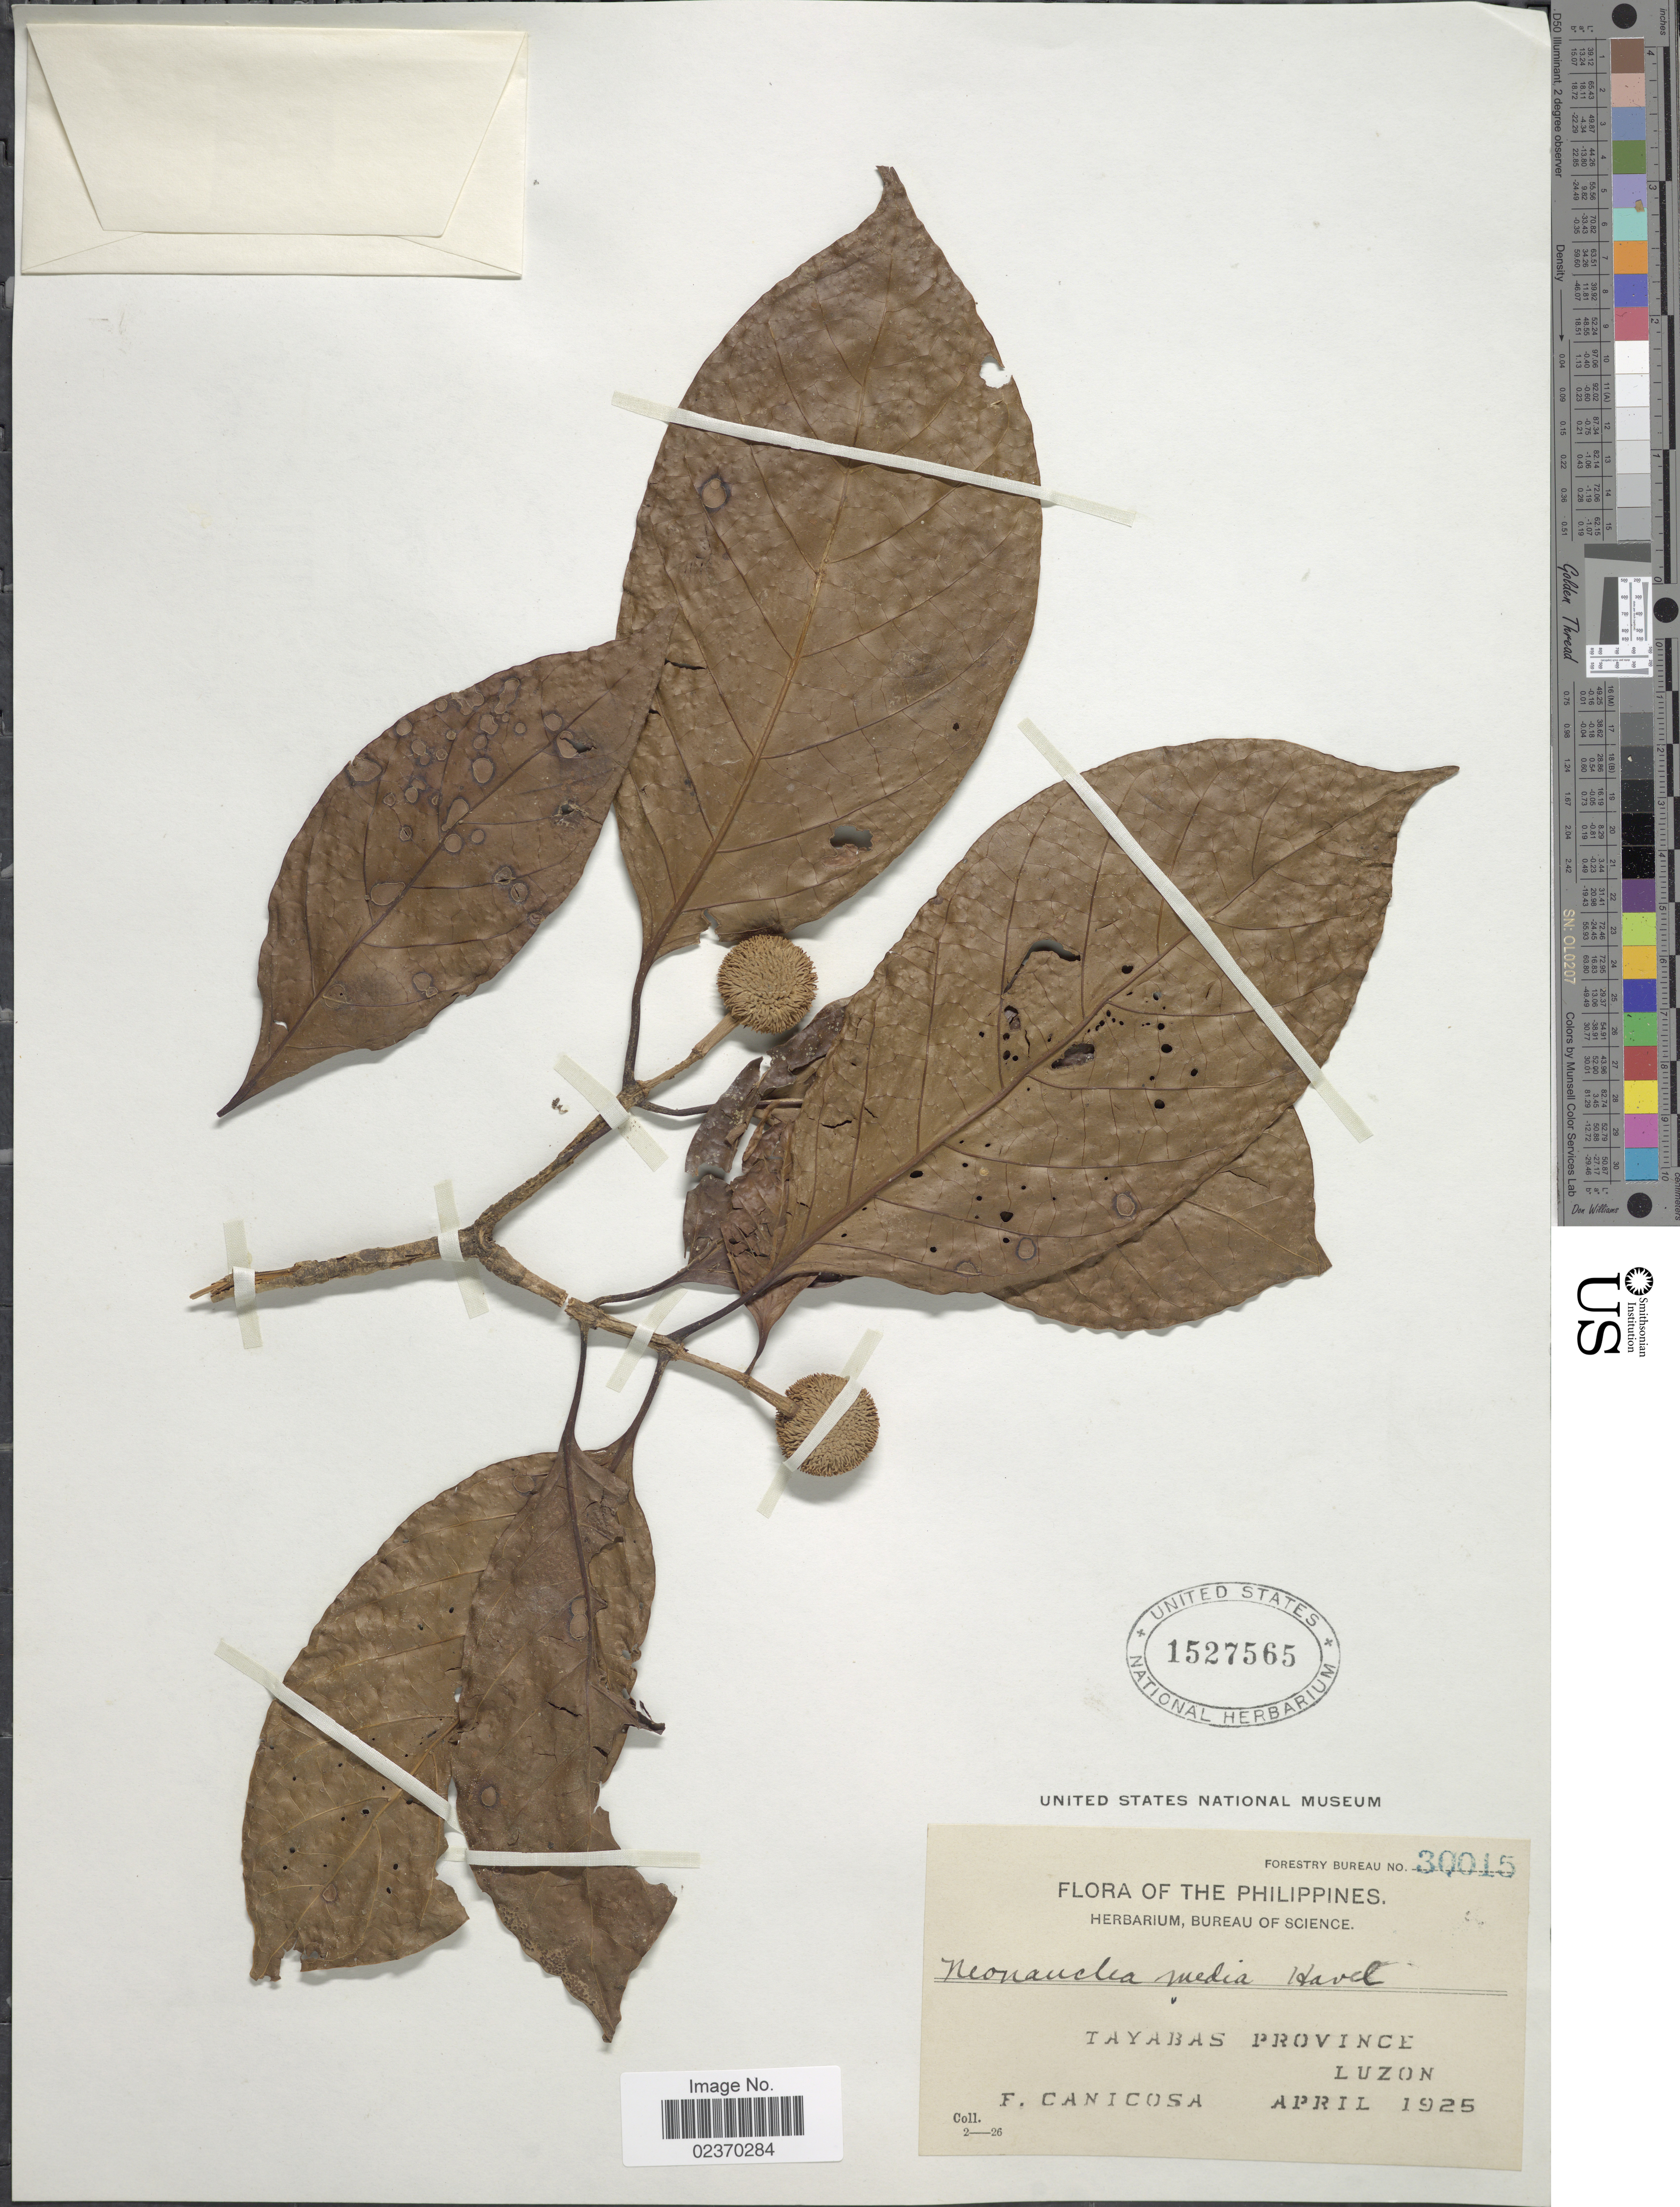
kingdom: Plantae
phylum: Tracheophyta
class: Magnoliopsida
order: Gentianales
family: Rubiaceae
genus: Neonauclea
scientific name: Neonauclea media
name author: (Havil.) Merr.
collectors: F. Canicosa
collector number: Forestry Bureau 30015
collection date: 1925-04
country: Philippines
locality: Tayabas Province, Luzon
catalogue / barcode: US 1527565